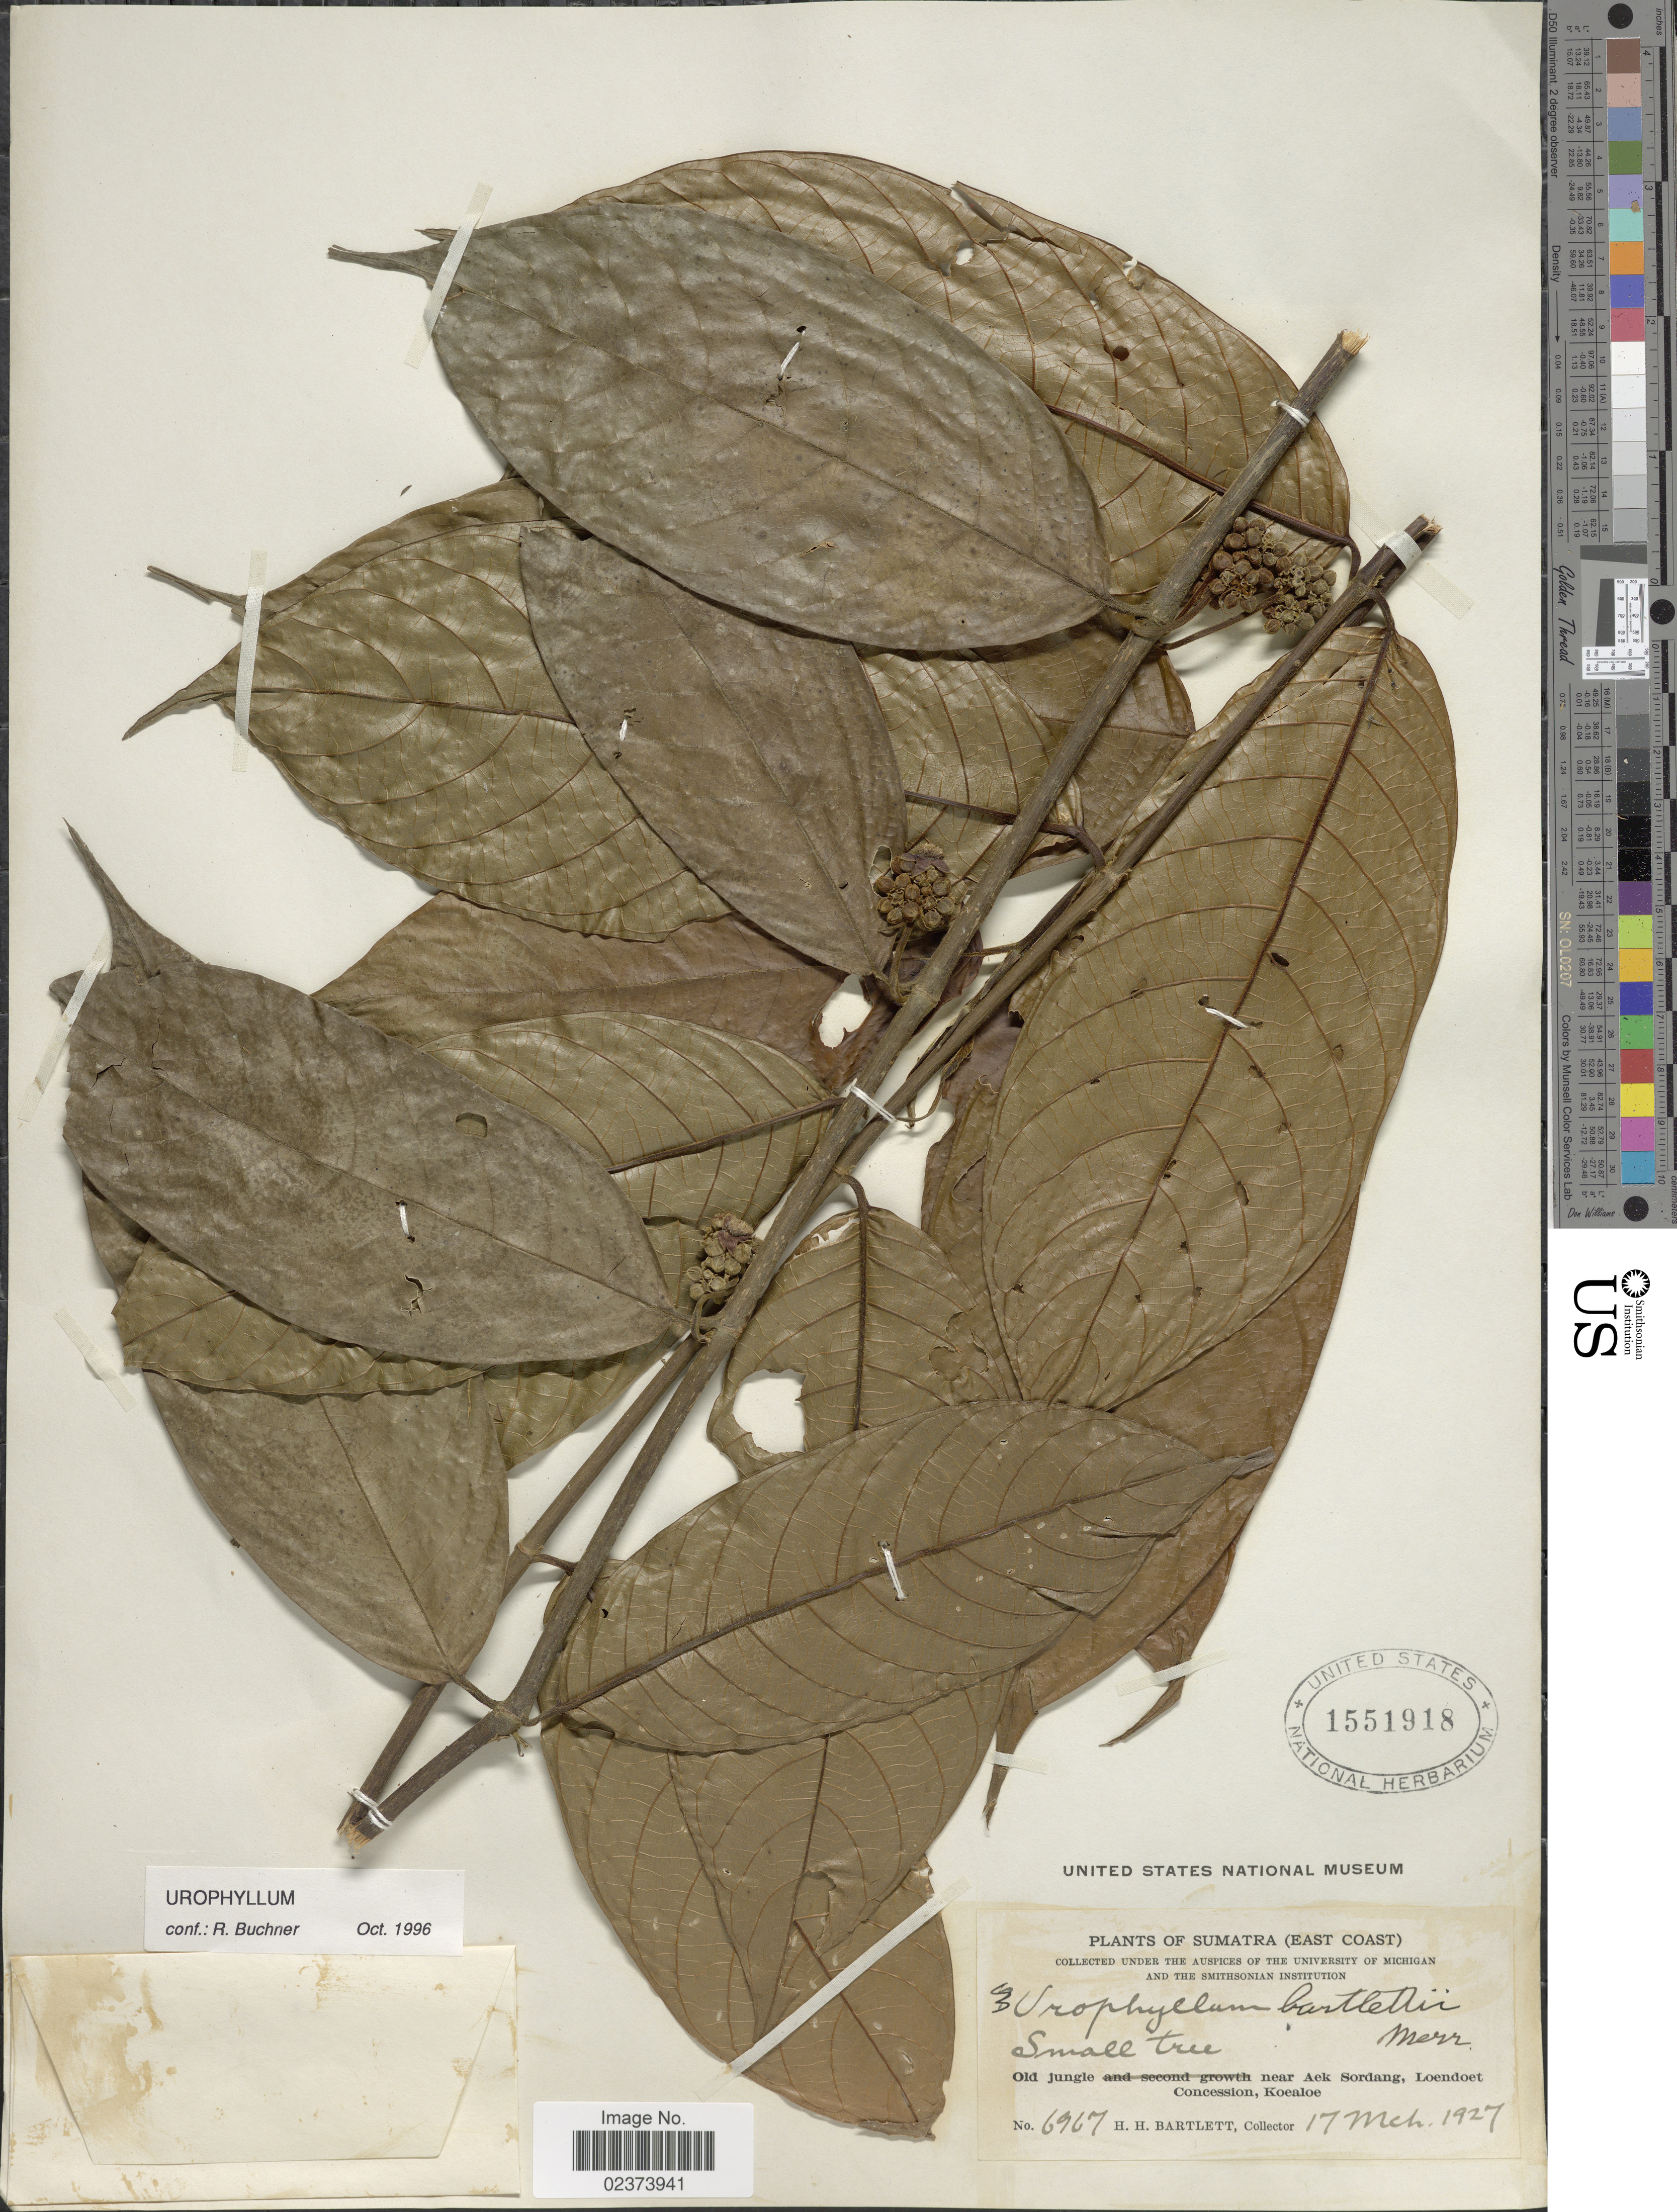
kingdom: Plantae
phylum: Tracheophyta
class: Magnoliopsida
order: Gentianales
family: Rubiaceae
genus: Urophyllum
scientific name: Urophyllum bartlettii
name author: Merr.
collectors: H. H. Bartlett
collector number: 6967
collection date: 1927-03-17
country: Indonesia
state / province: Sumatra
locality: Sumatra (East Coast) Old jungle near Aek Sordang, Loendoet Concession, Koealoe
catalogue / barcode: US 1551918